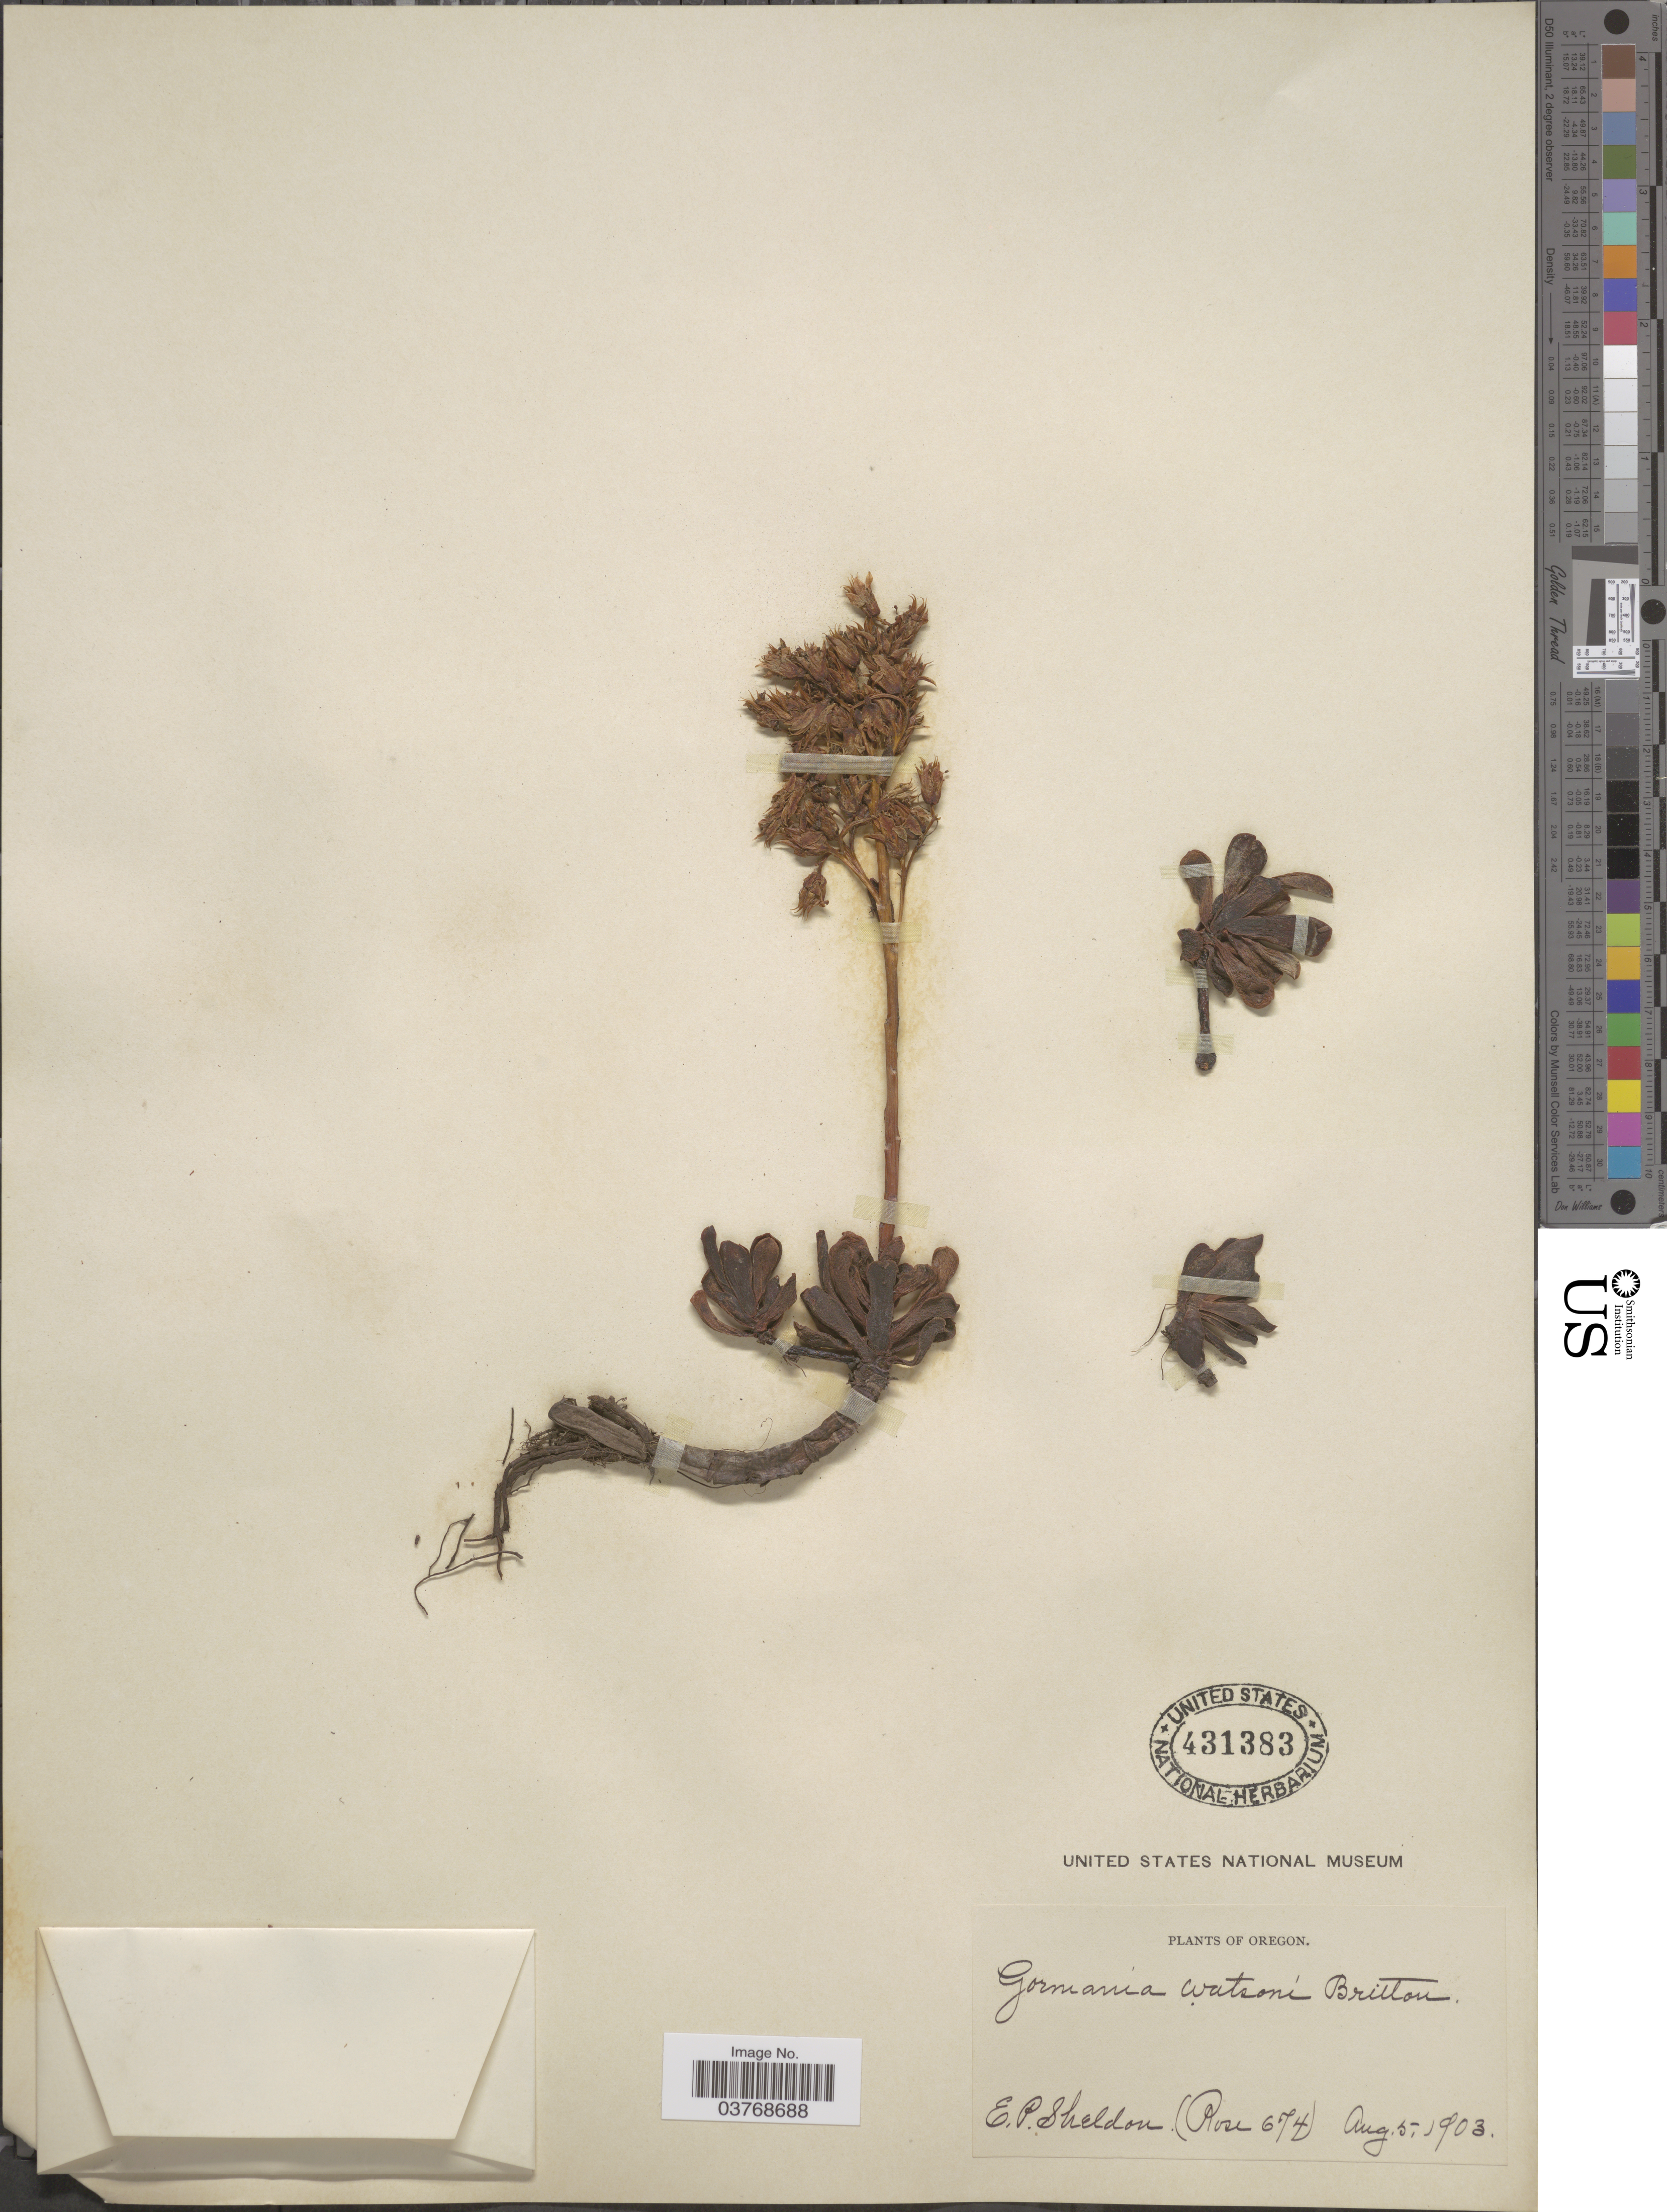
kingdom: Plantae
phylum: Tracheophyta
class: Magnoliopsida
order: Saxifragales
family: Crassulaceae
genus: Sedum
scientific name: Sedum oregonense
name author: (S. Watson) M. Peck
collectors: E. P. Sheldon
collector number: Rose674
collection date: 1903-08-05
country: United States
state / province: Oregon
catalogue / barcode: US 431383